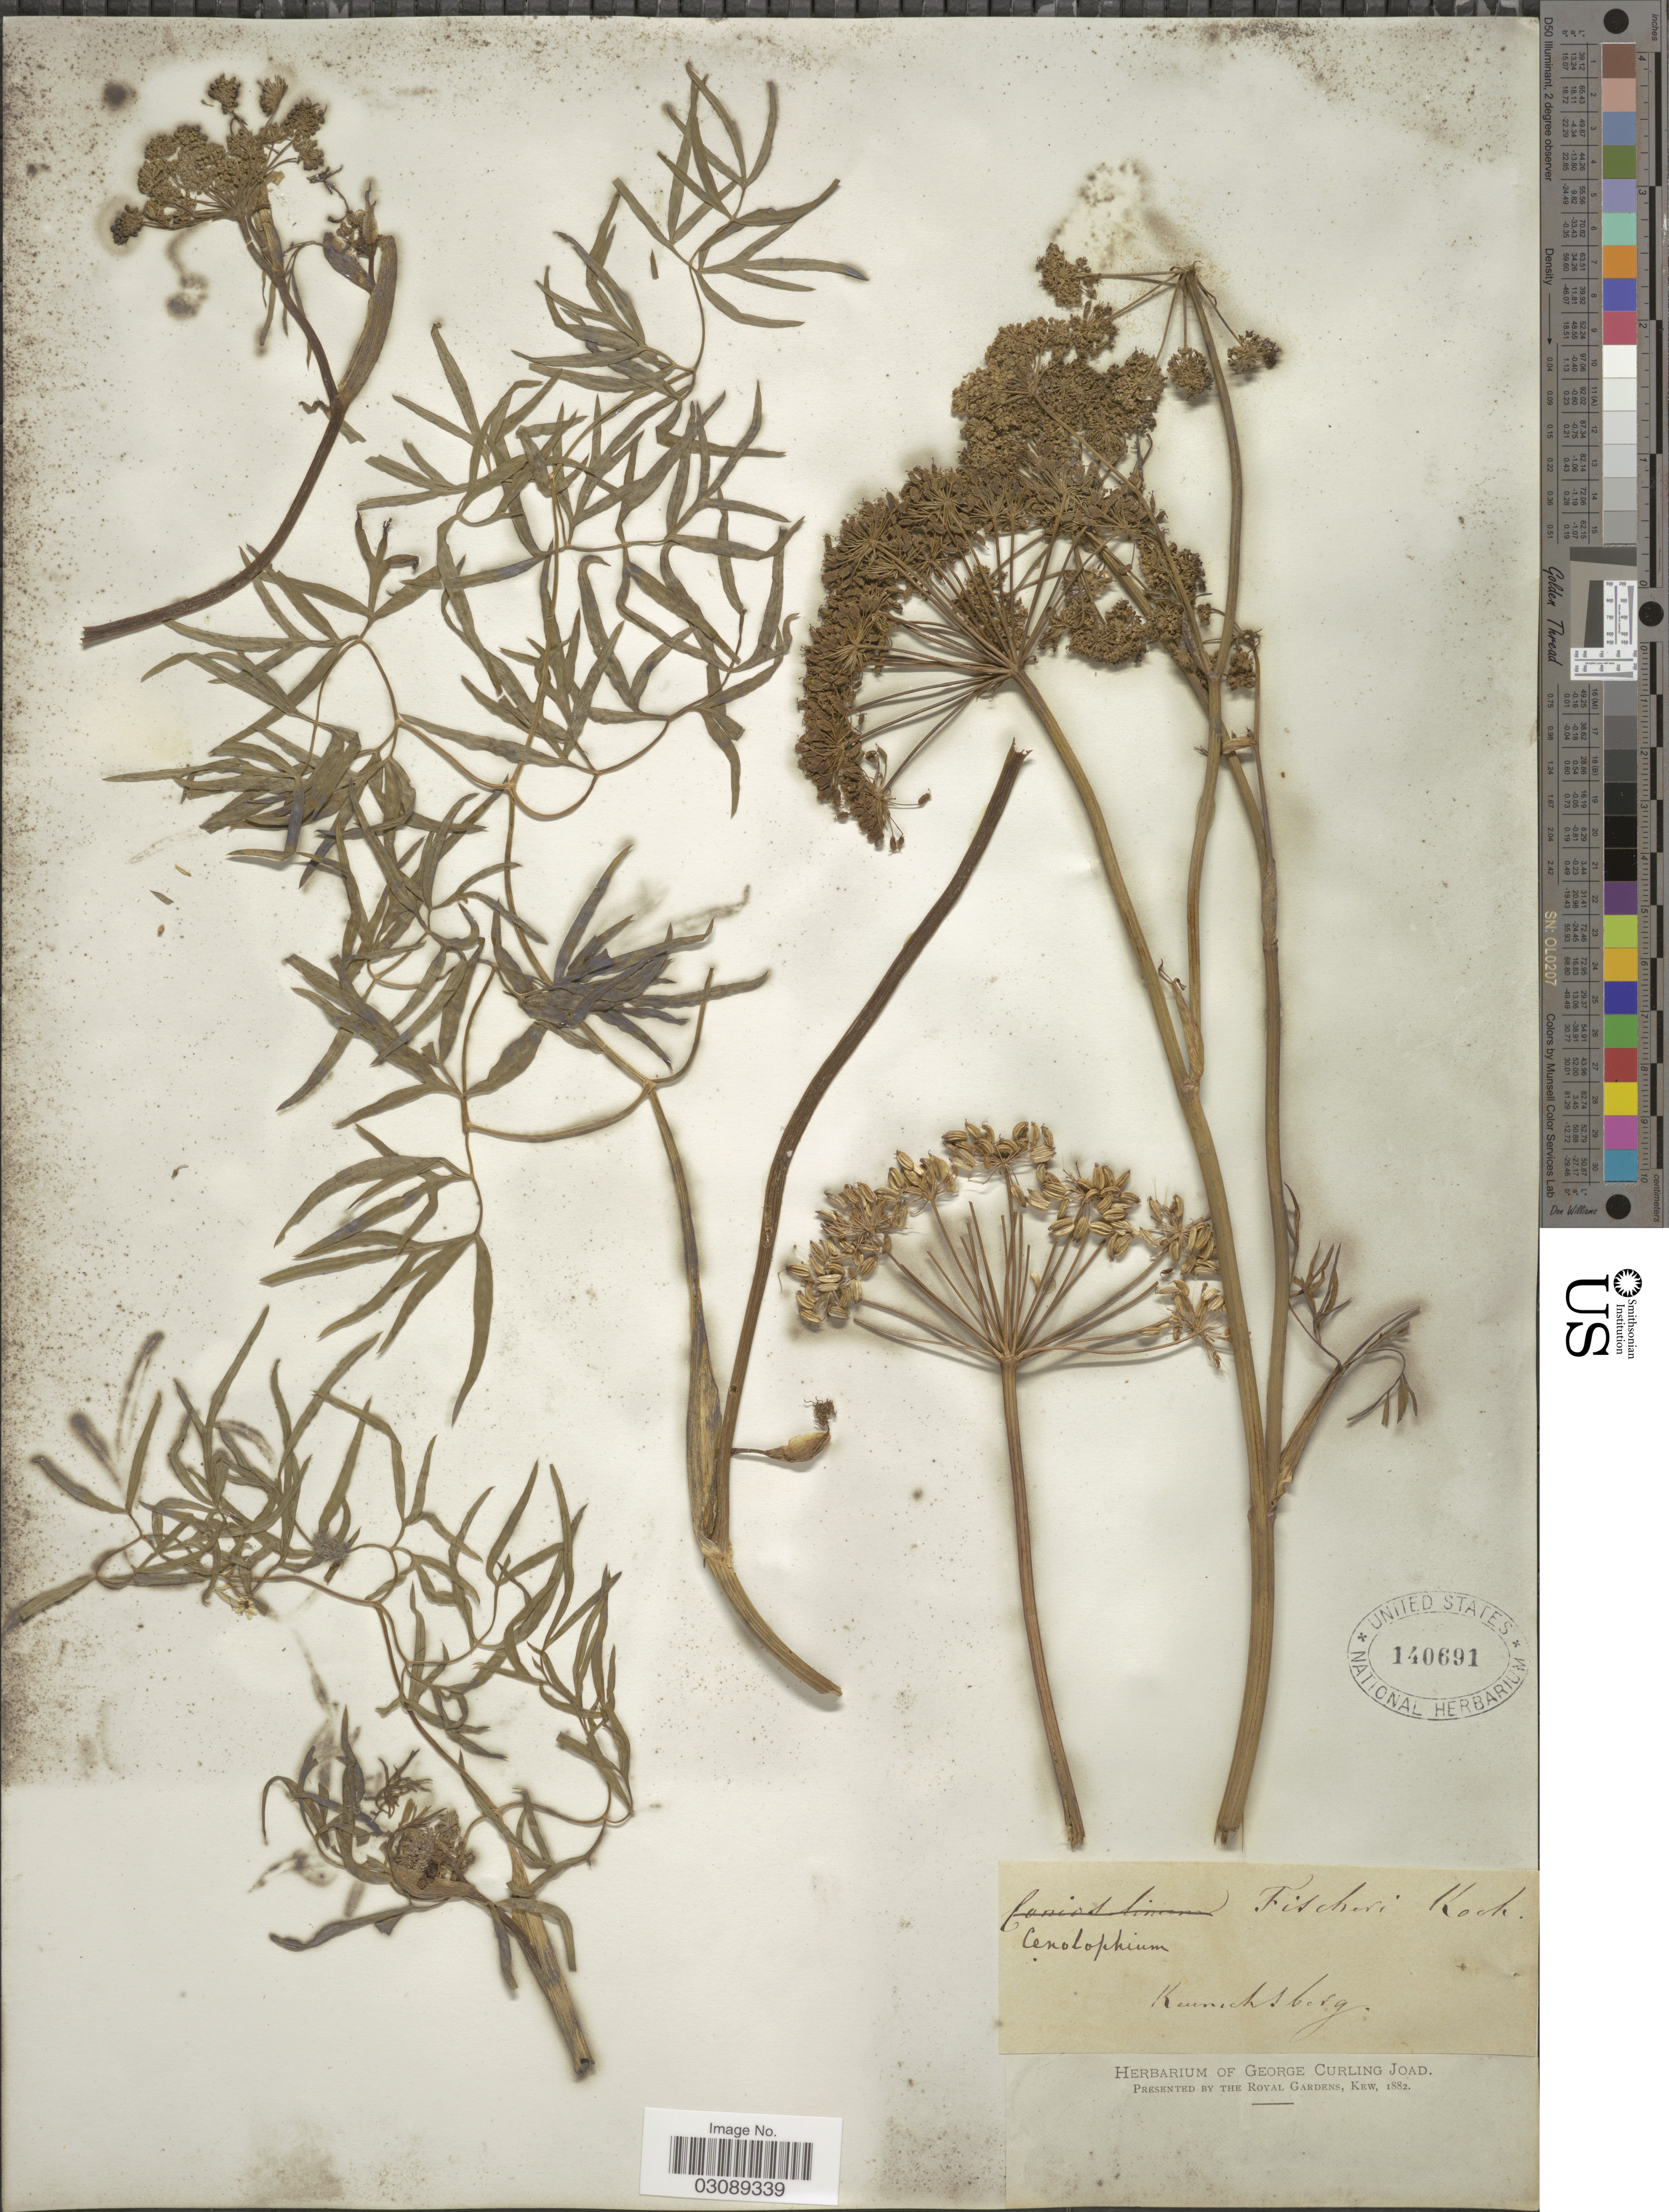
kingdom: Plantae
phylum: Tracheophyta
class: Magnoliopsida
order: Apiales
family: Apiaceae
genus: Cenolophium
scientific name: Cenolophium fischeri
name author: (Spreng.) W.D.J. Koch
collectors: ex herb. George Curling Joad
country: Russian Federation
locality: Koenigsberg .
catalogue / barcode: US 140691